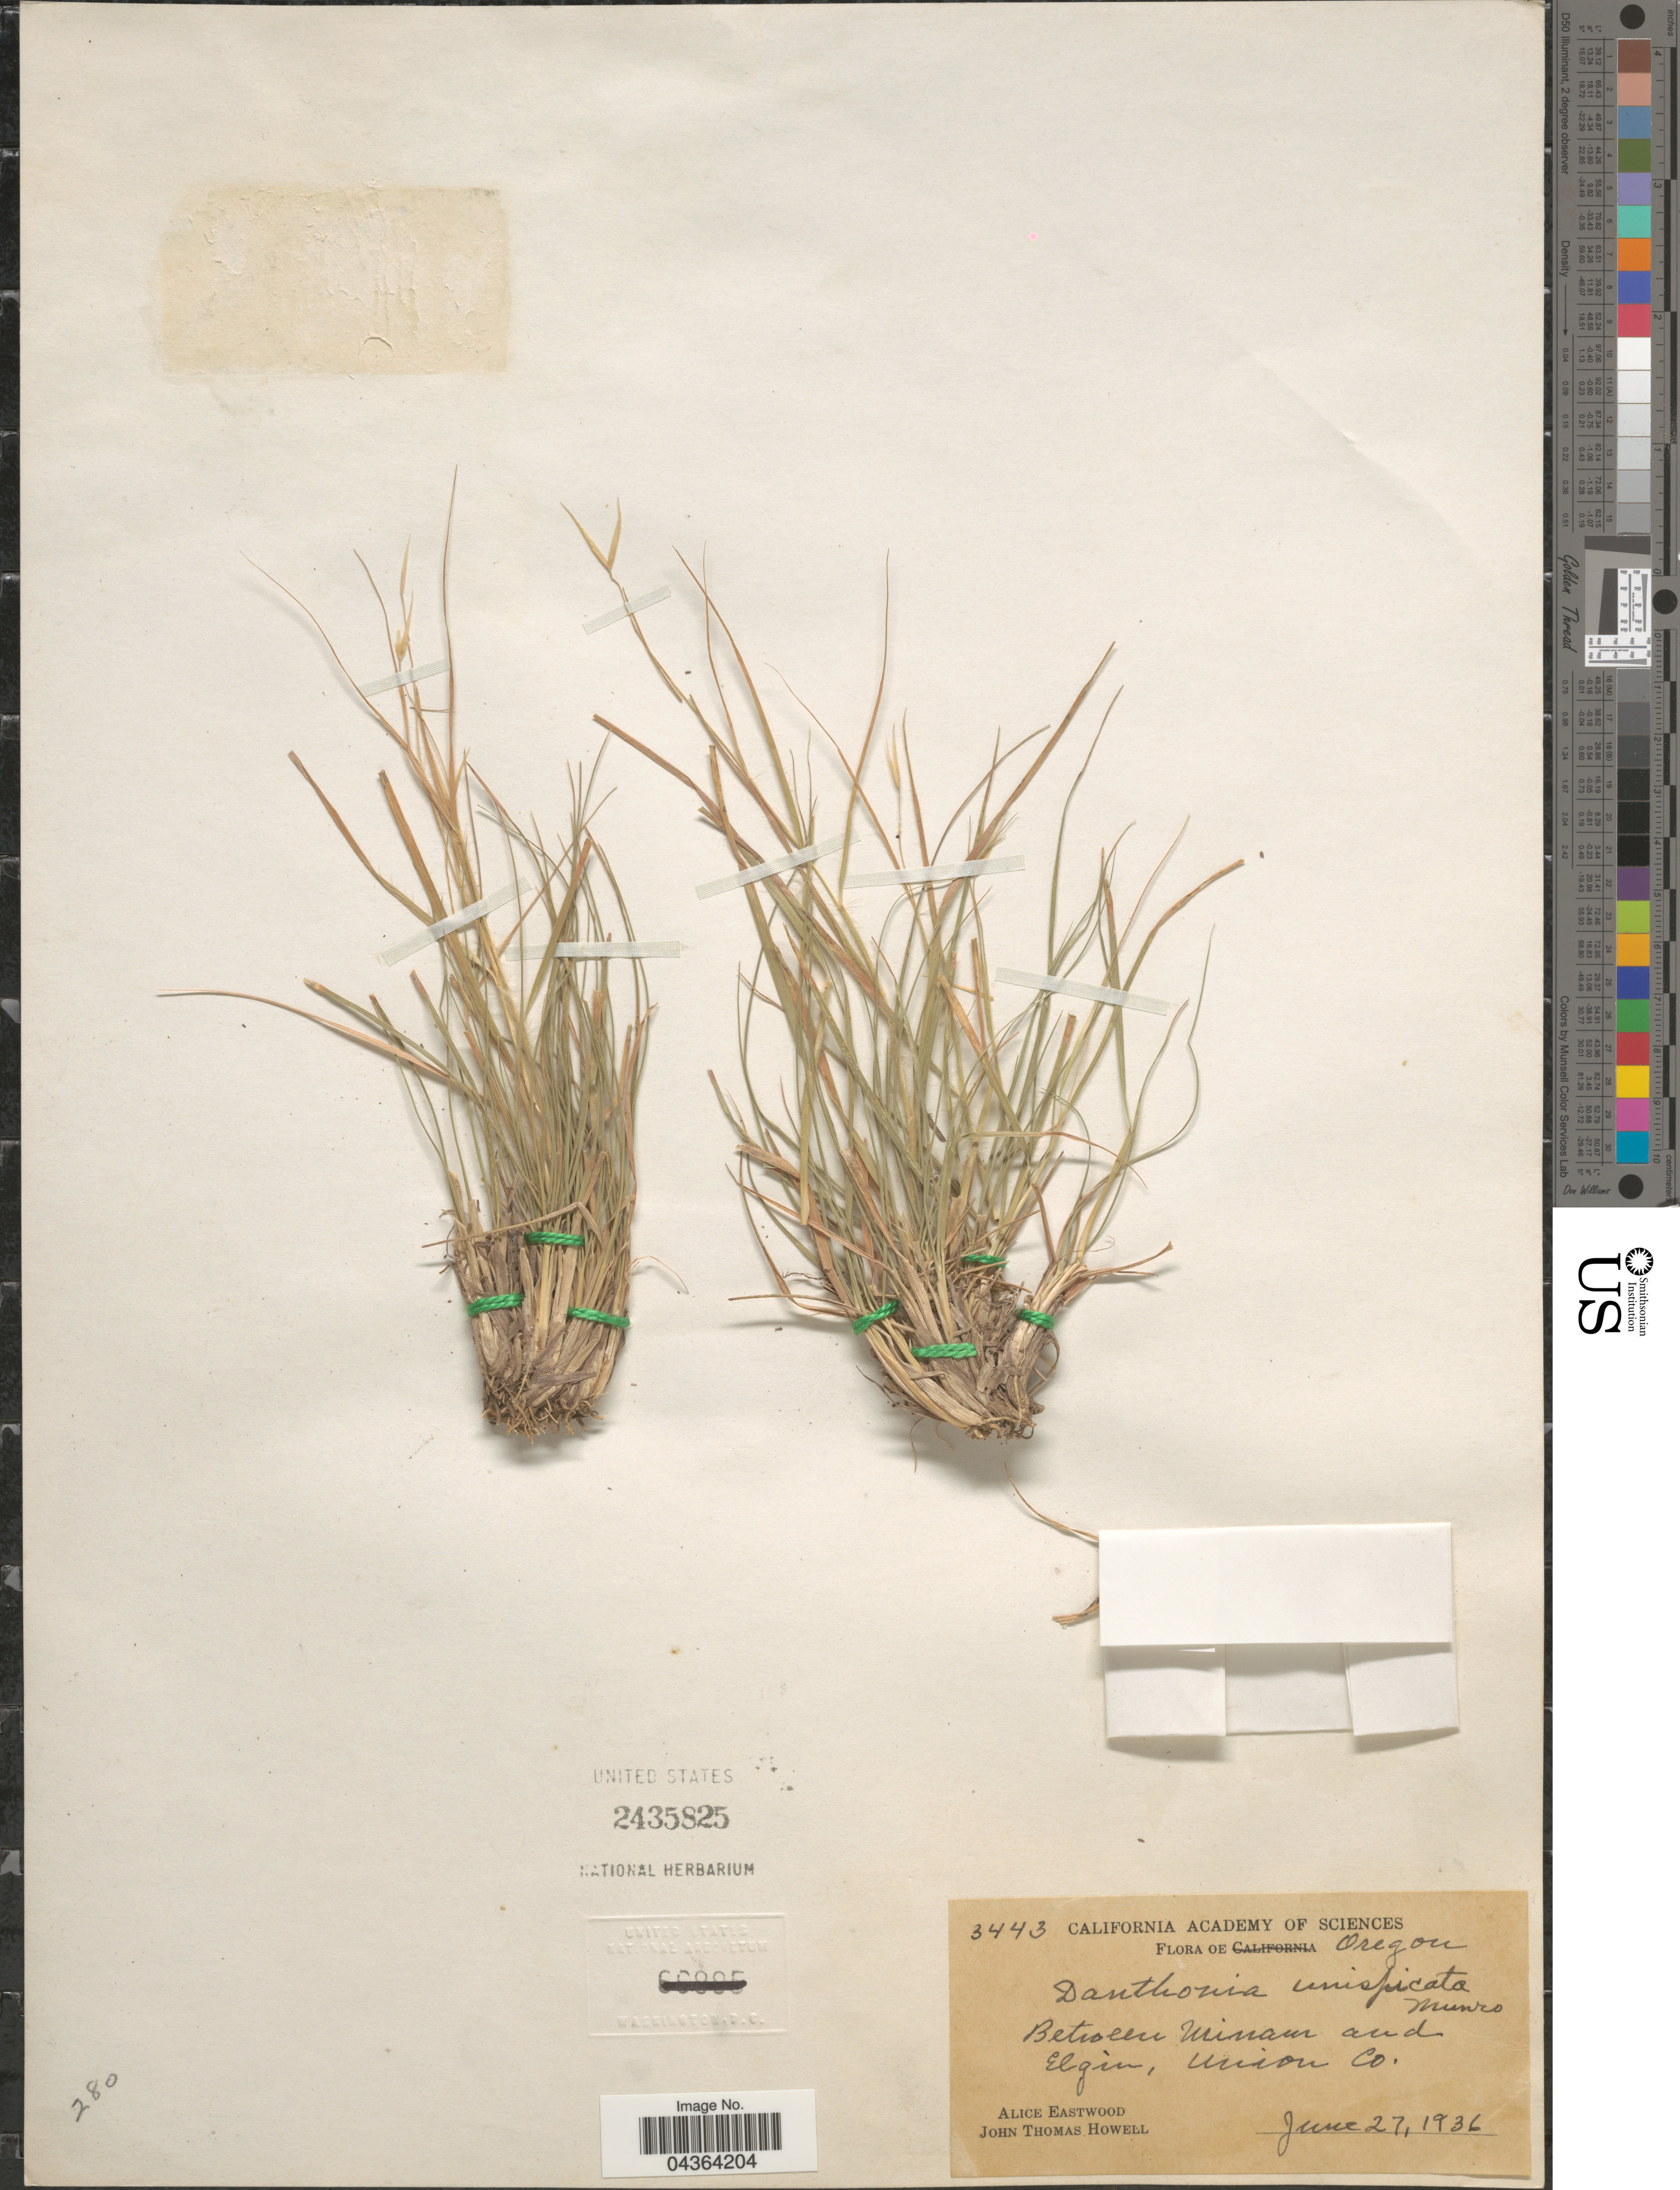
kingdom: Plantae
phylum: Tracheophyta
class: Liliopsida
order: Poales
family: Poaceae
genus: Danthonia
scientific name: Danthonia unispicata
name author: (Thurb.) Munro ex Macoun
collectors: A. Eastwood & J. T. Howell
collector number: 3443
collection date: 1936-06-27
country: United States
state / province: Oregon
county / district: Union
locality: Between Minam and Elgin, Union Co.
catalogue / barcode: US 2435825